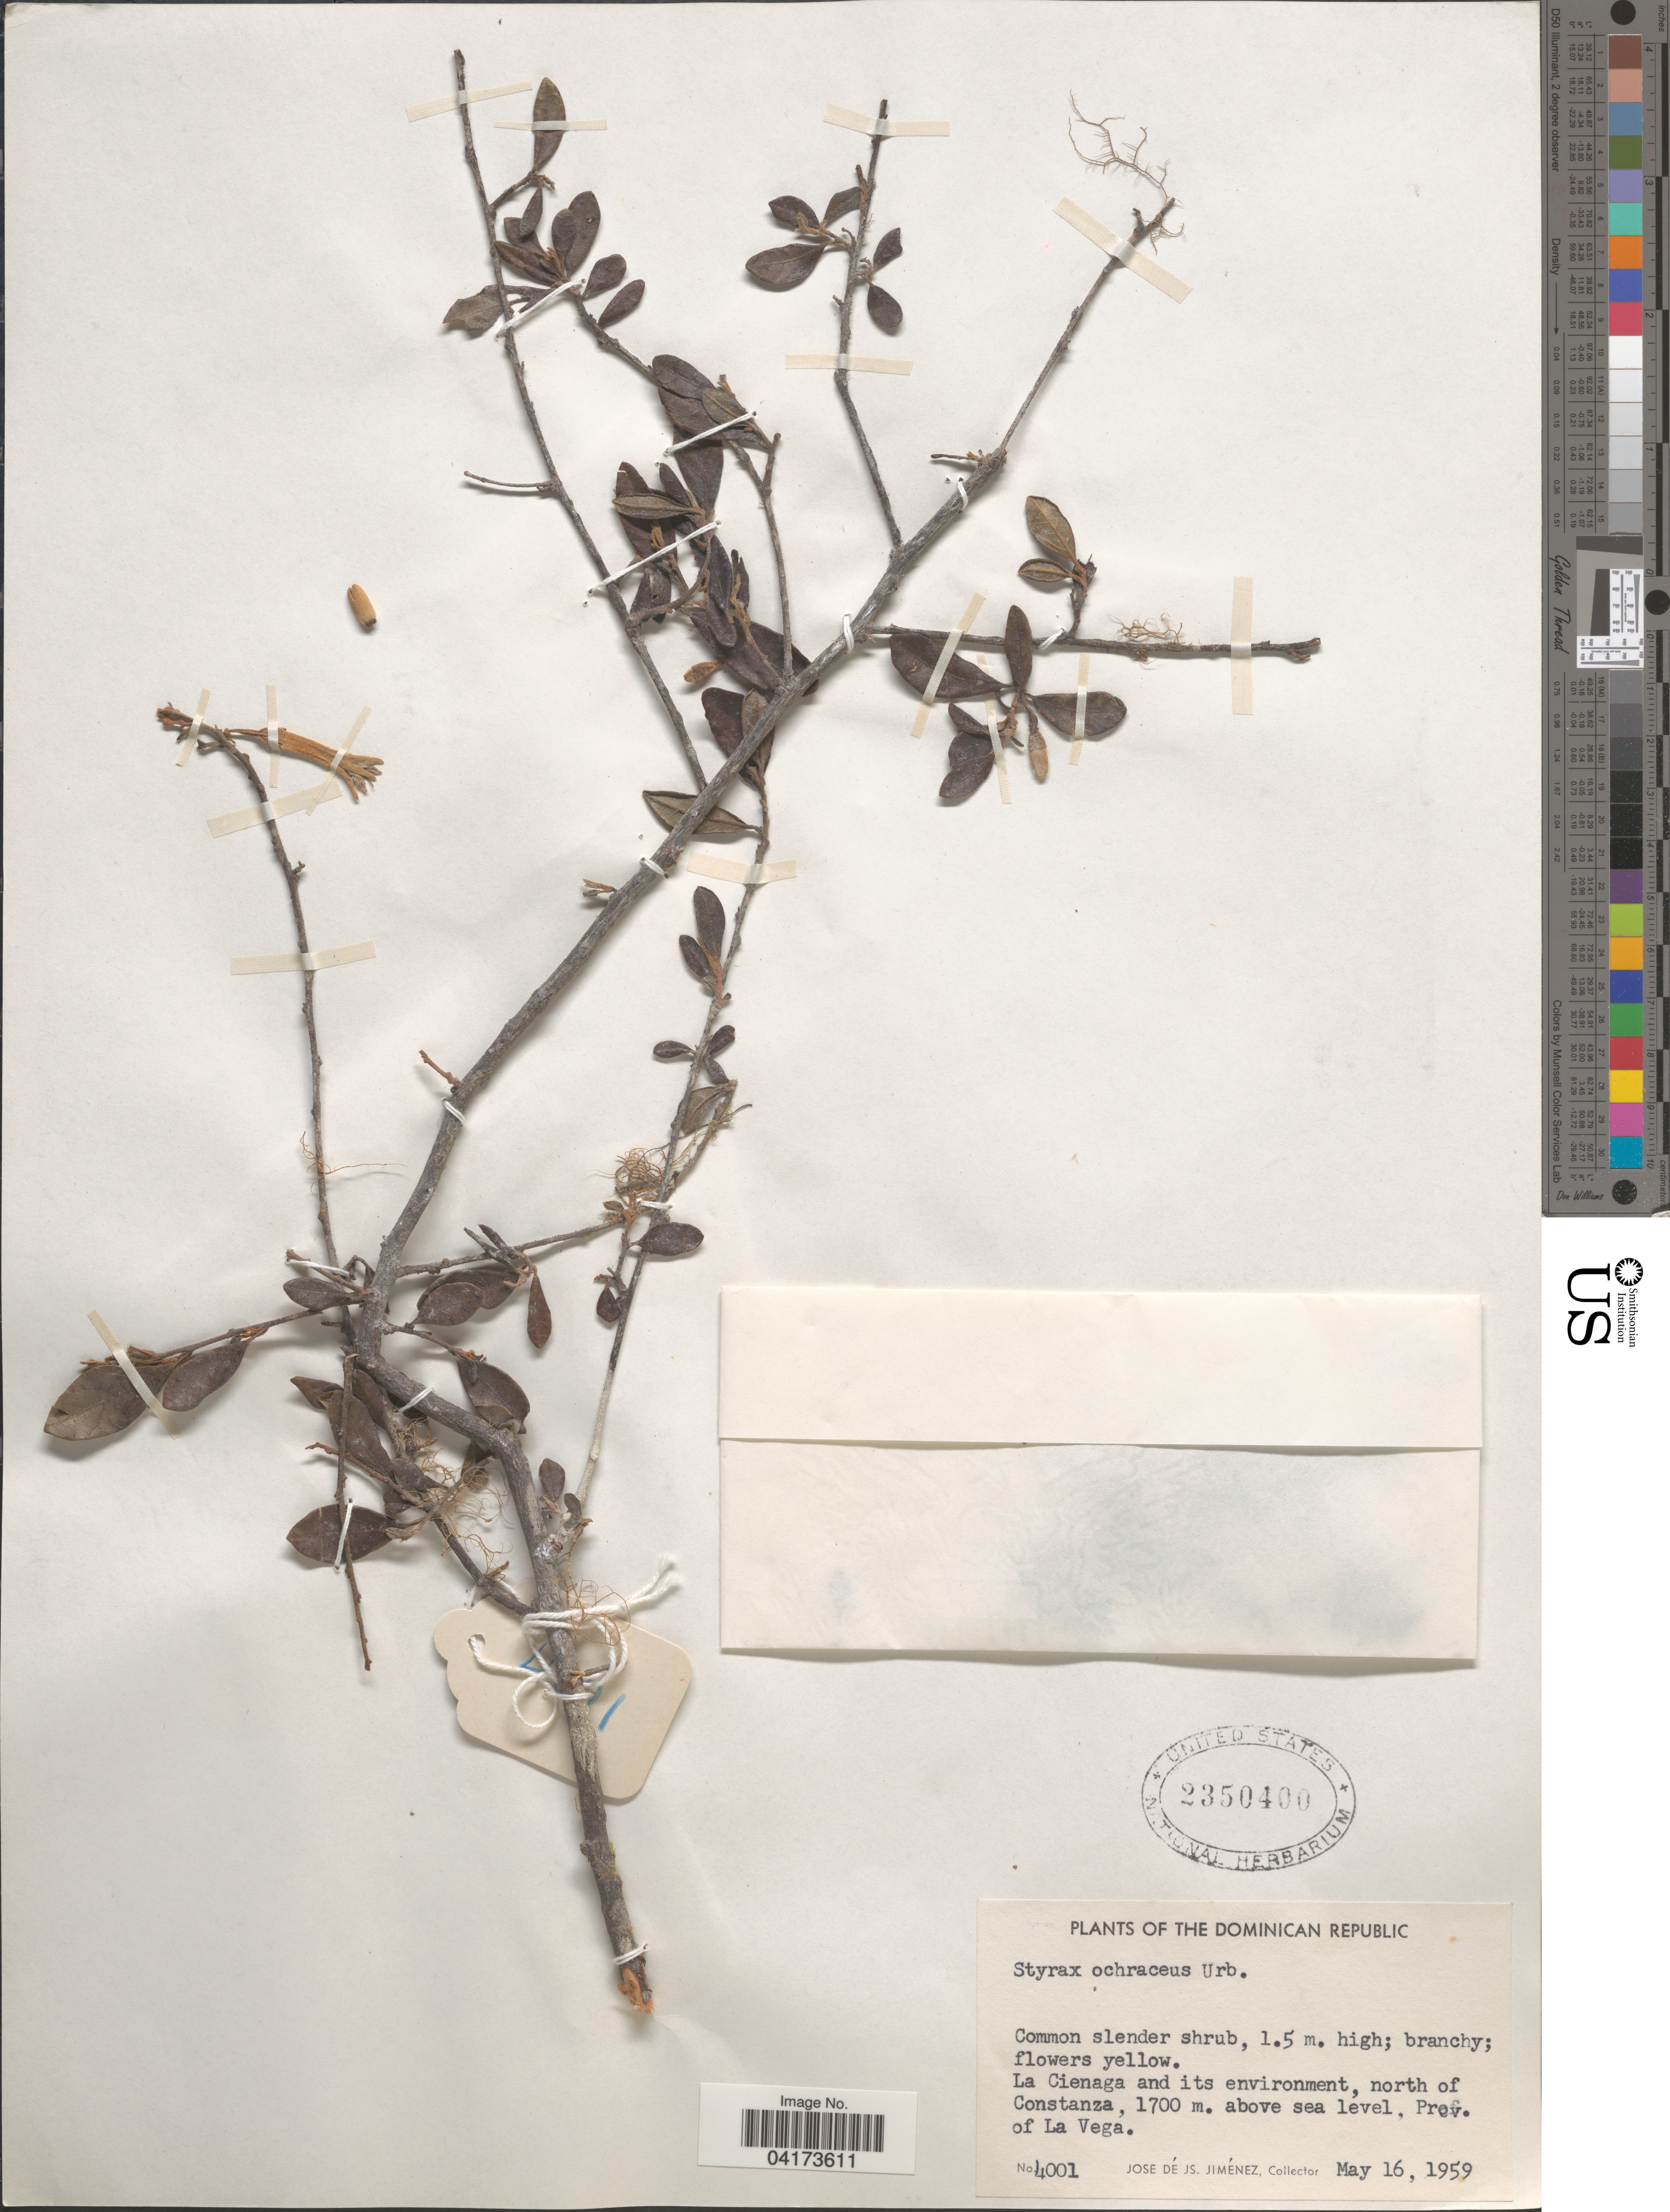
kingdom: Plantae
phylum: Tracheophyta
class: Magnoliopsida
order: Ericales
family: Styracaceae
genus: Styrax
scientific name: Styrax ochraceus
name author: Urb.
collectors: J. J. Jiménez Almonte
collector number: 4001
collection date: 1959-05-16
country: Dominican Republic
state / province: La Vega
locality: La Cienaga and its environment, north of Constanza.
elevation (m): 1700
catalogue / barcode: US 2350400